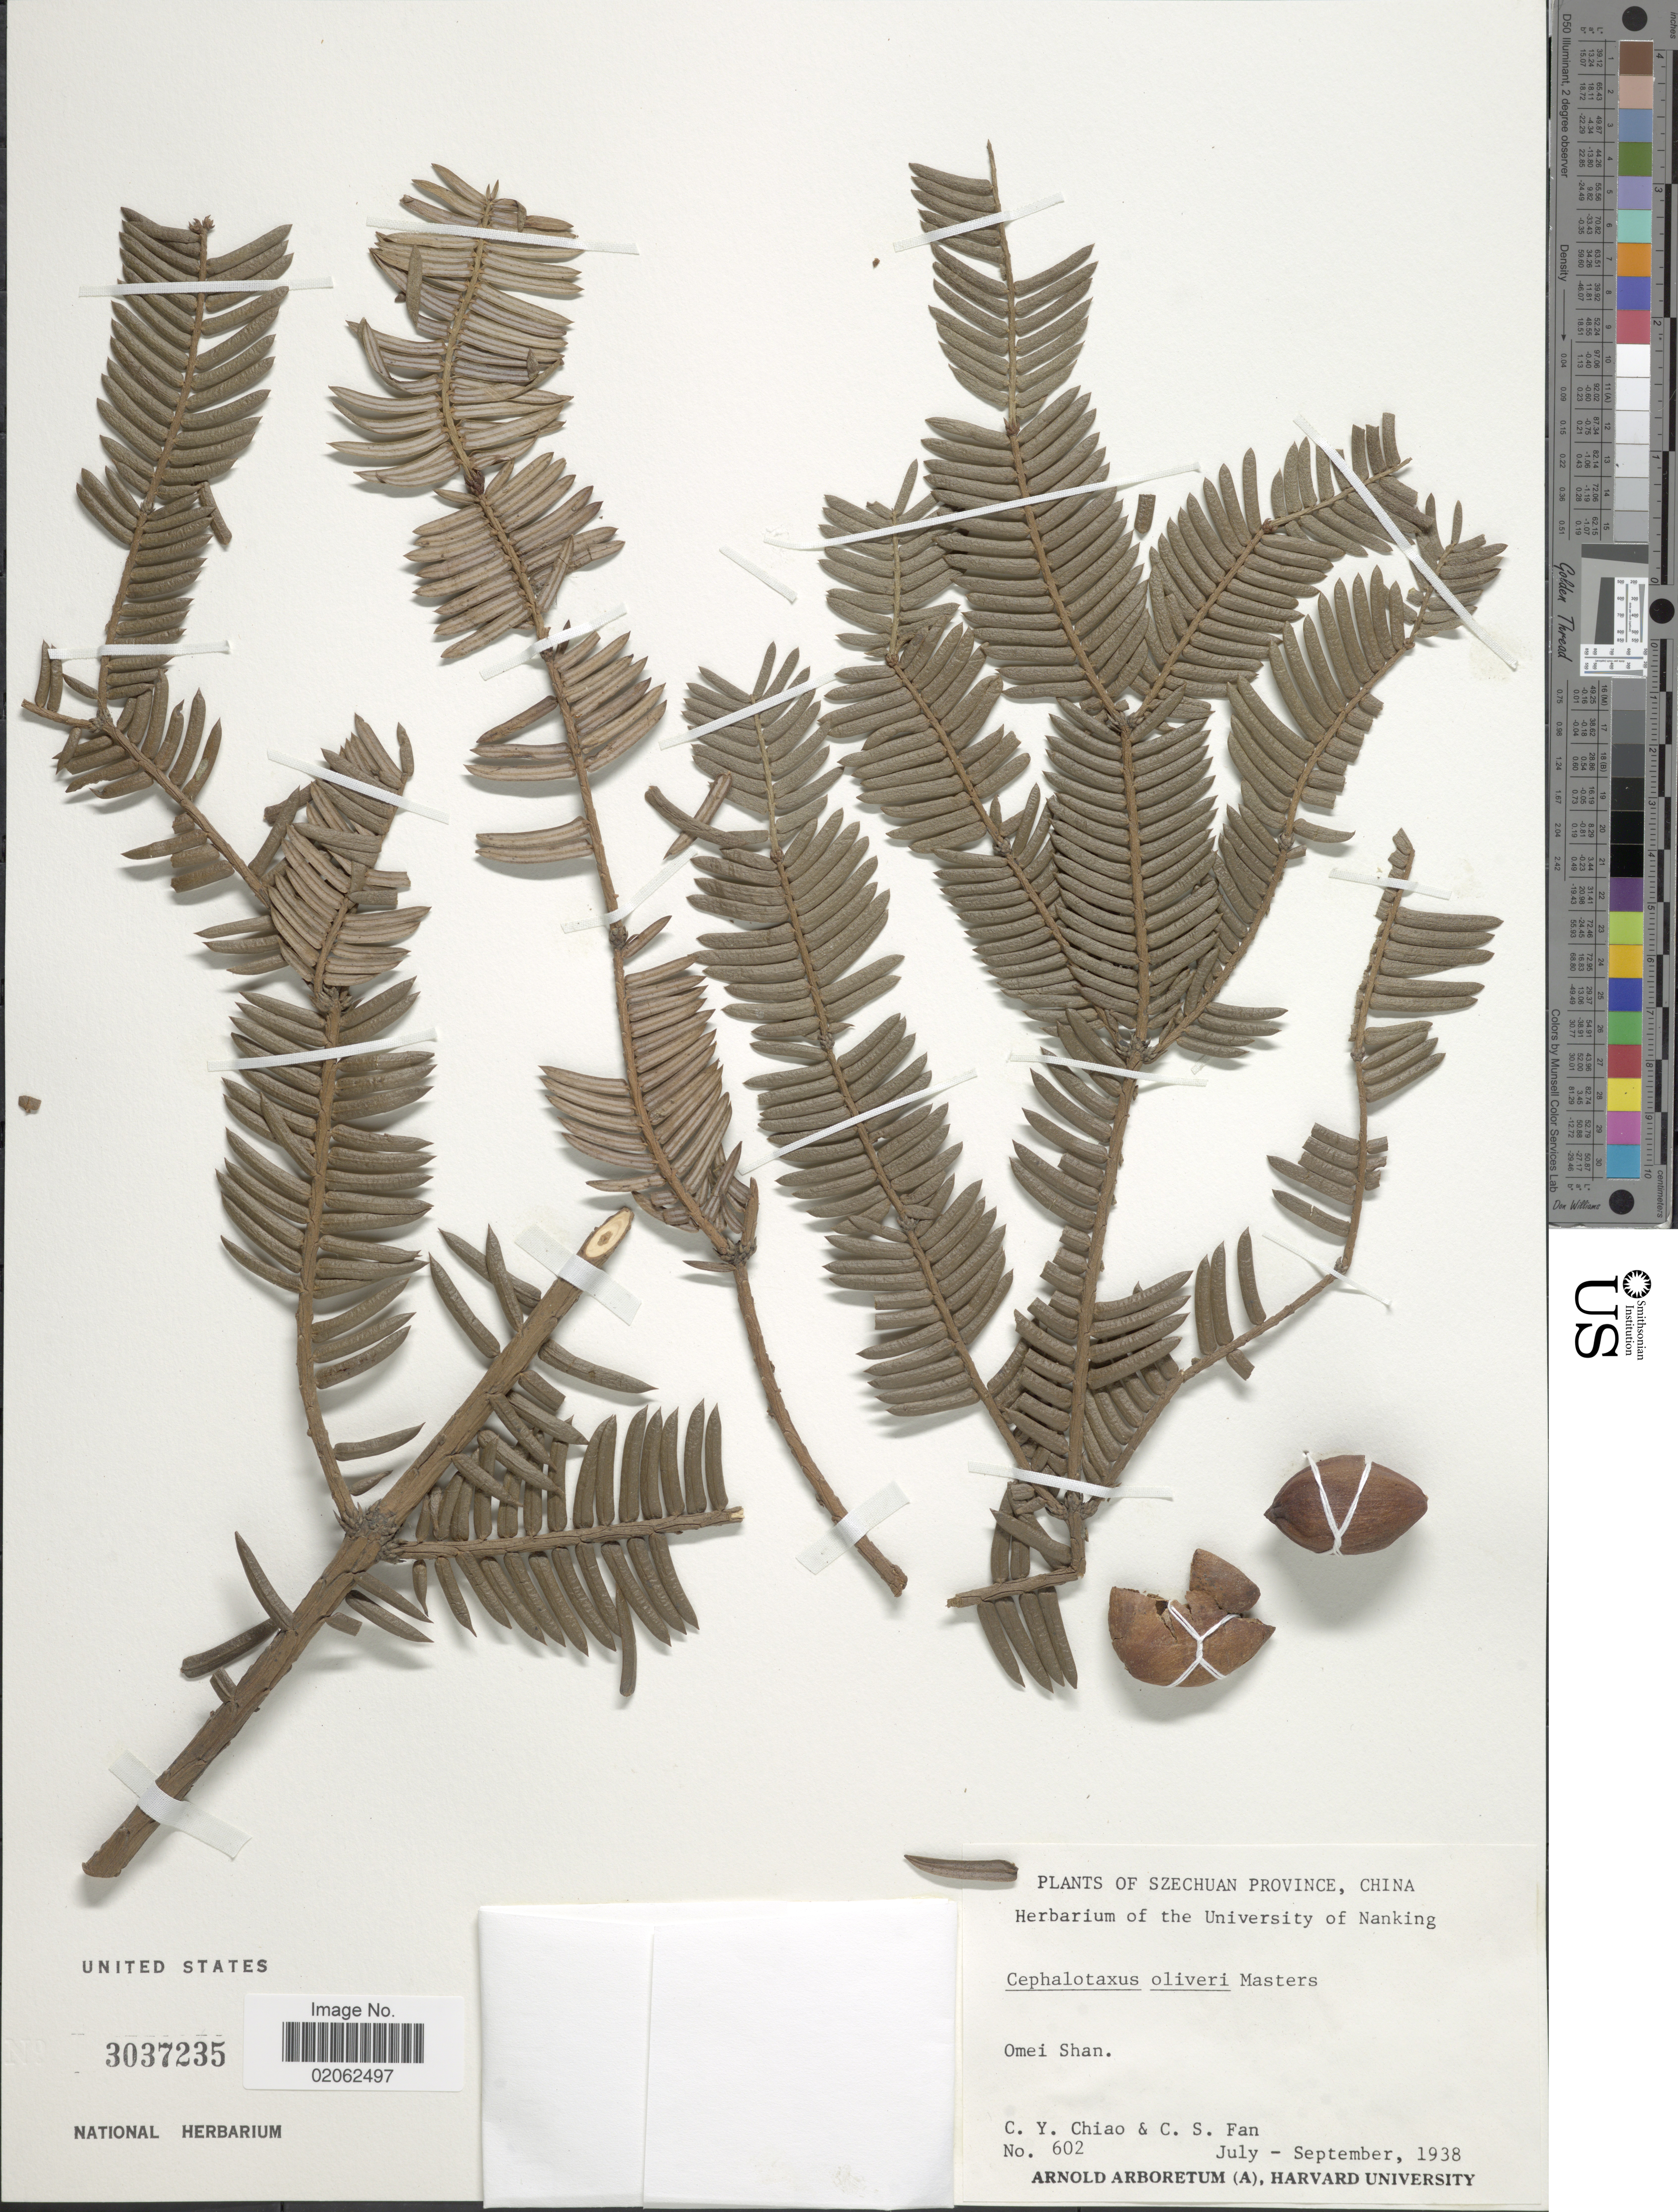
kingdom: Plantae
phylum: Tracheophyta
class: Pinopsida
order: Pinales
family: Cephalotaxaceae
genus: Cephalotaxus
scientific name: Cephalotaxus oliveri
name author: Mast.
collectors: C. Y. Chiao & C. S. Fan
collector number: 602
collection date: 1938-07/1938-09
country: China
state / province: Sichuan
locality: Szechuan Province. Omei Shan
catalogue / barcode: US 3037235